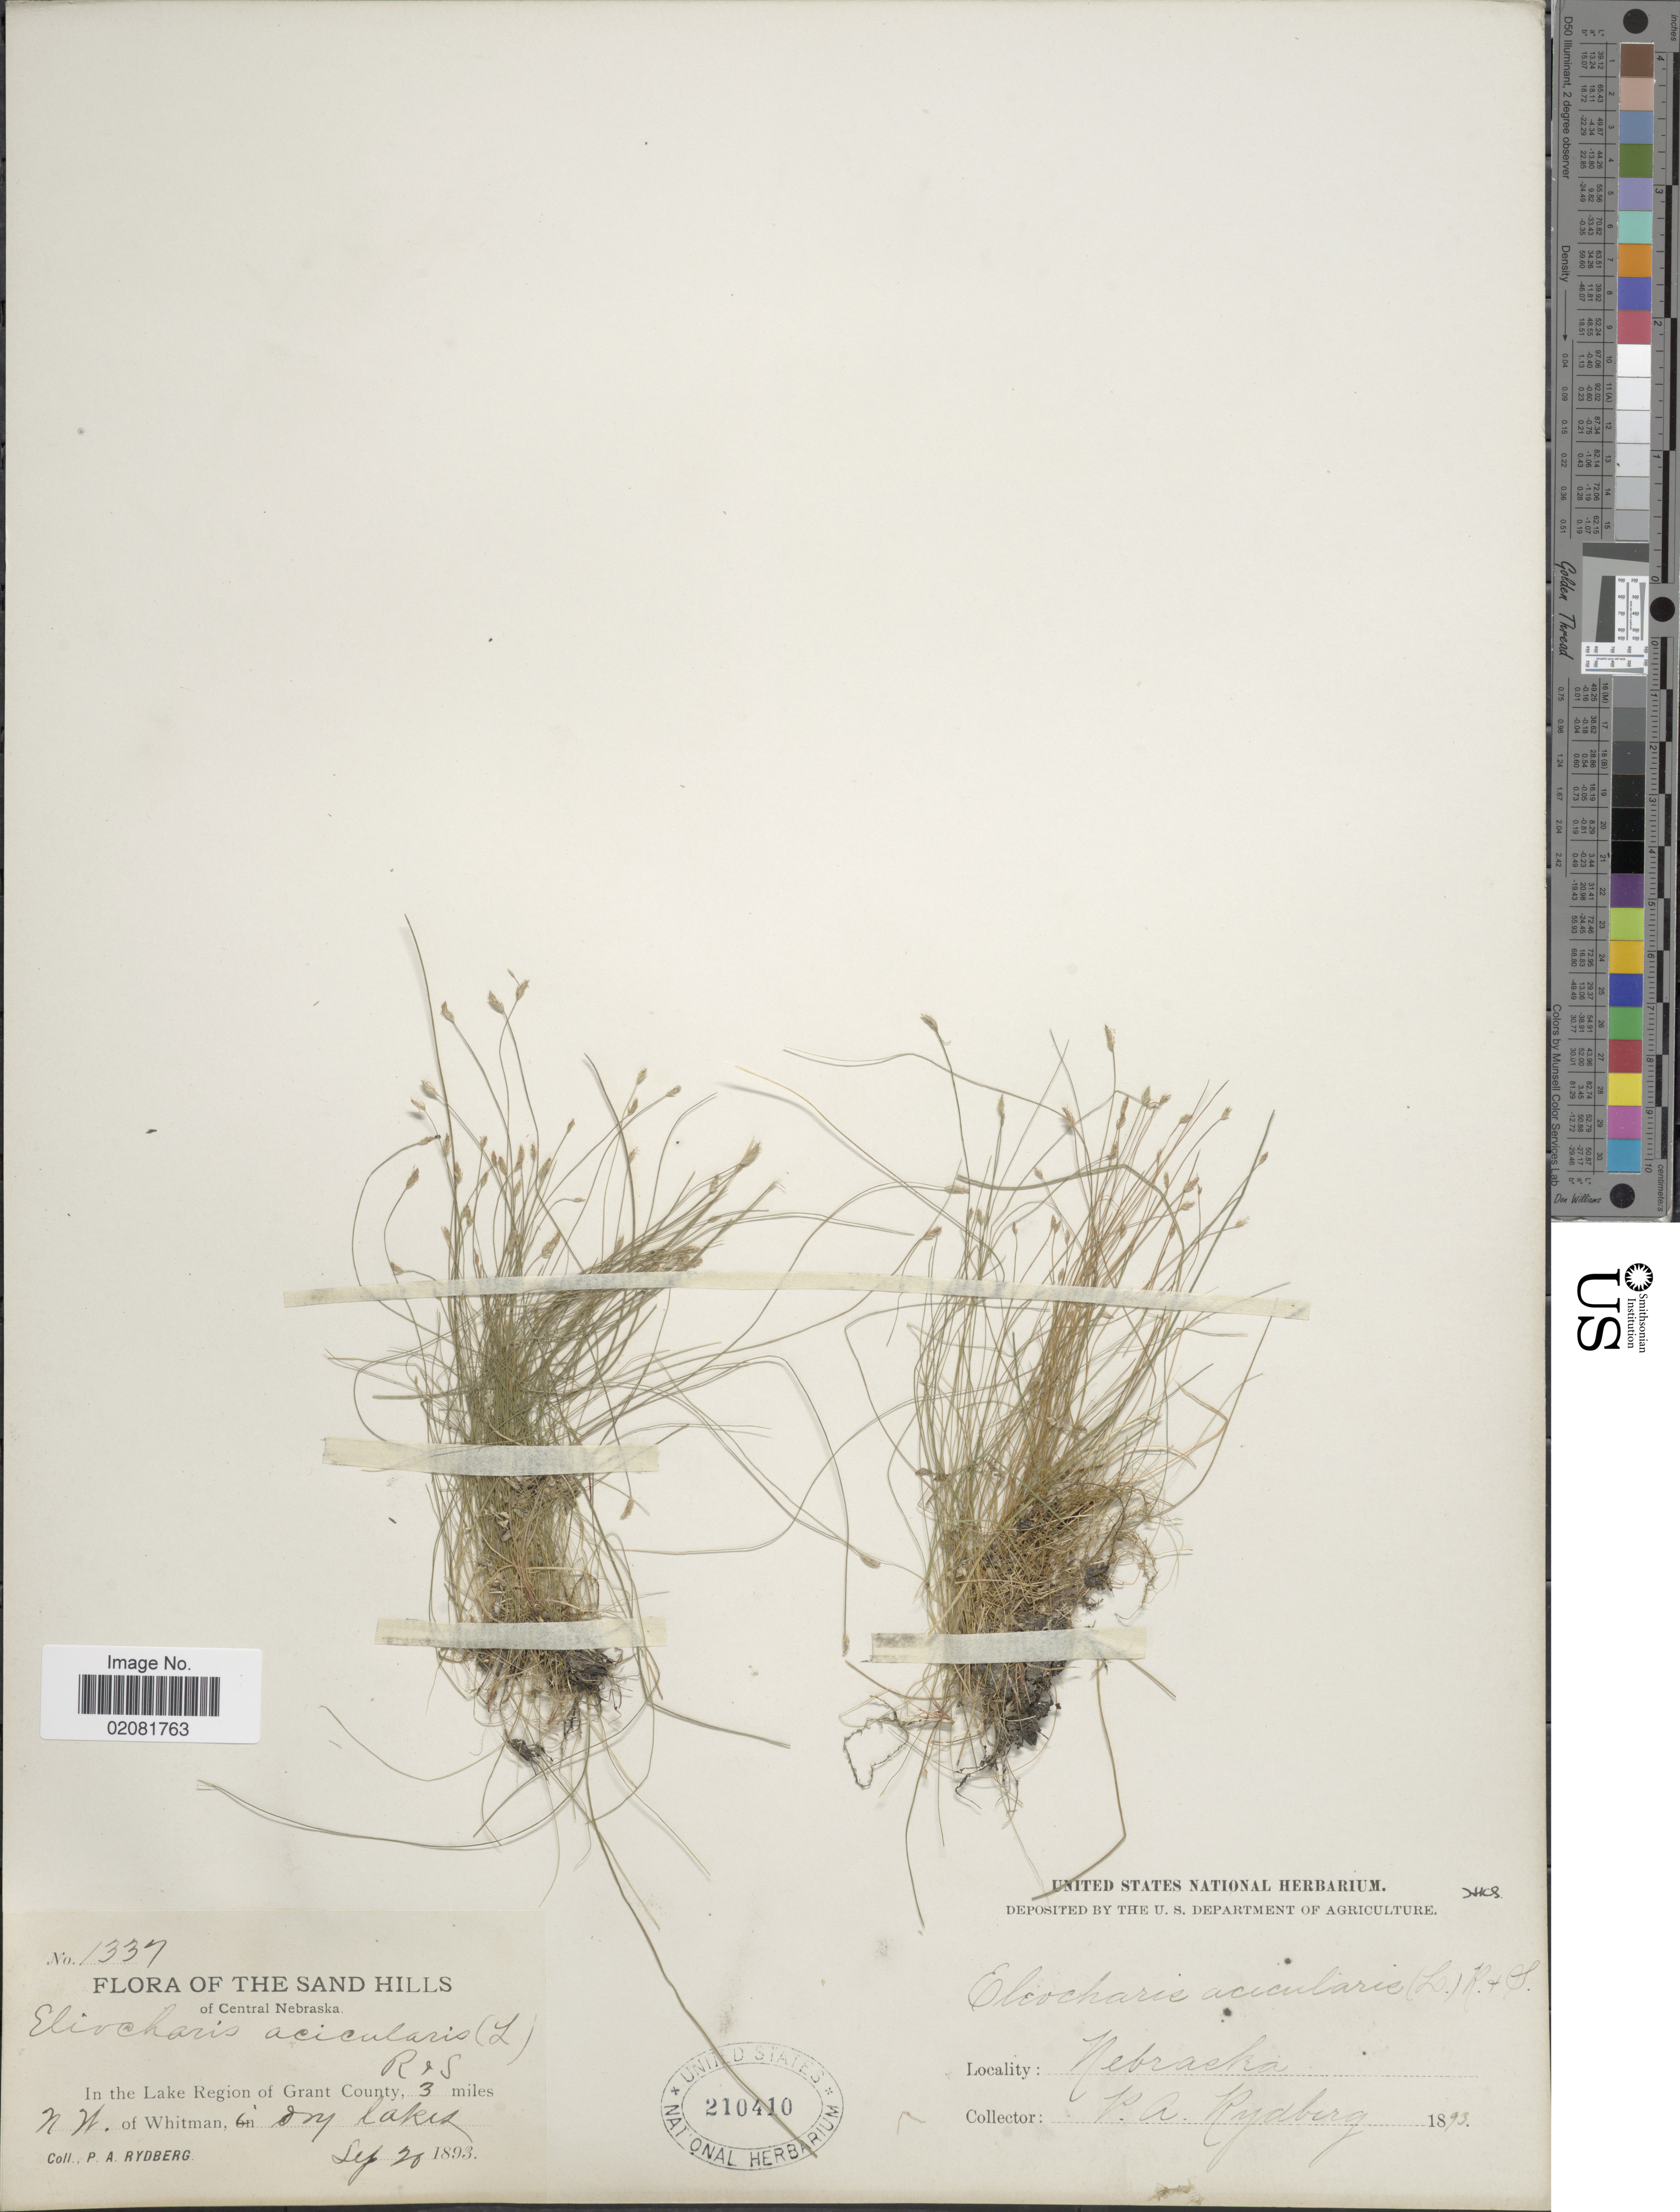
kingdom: Plantae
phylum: Tracheophyta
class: Liliopsida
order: Poales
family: Cyperaceae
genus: Eleocharis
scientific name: Eleocharis acicularis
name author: (L.) Roem. & Schult.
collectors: P. A. Rydberg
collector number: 1337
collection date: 1893-09-20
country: United States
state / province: Nebraska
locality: Sand Hills of Central Nebraska. In the Lake Region of Grant County, 3 miles NW of Whitman, in dry lakes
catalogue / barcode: US 210410